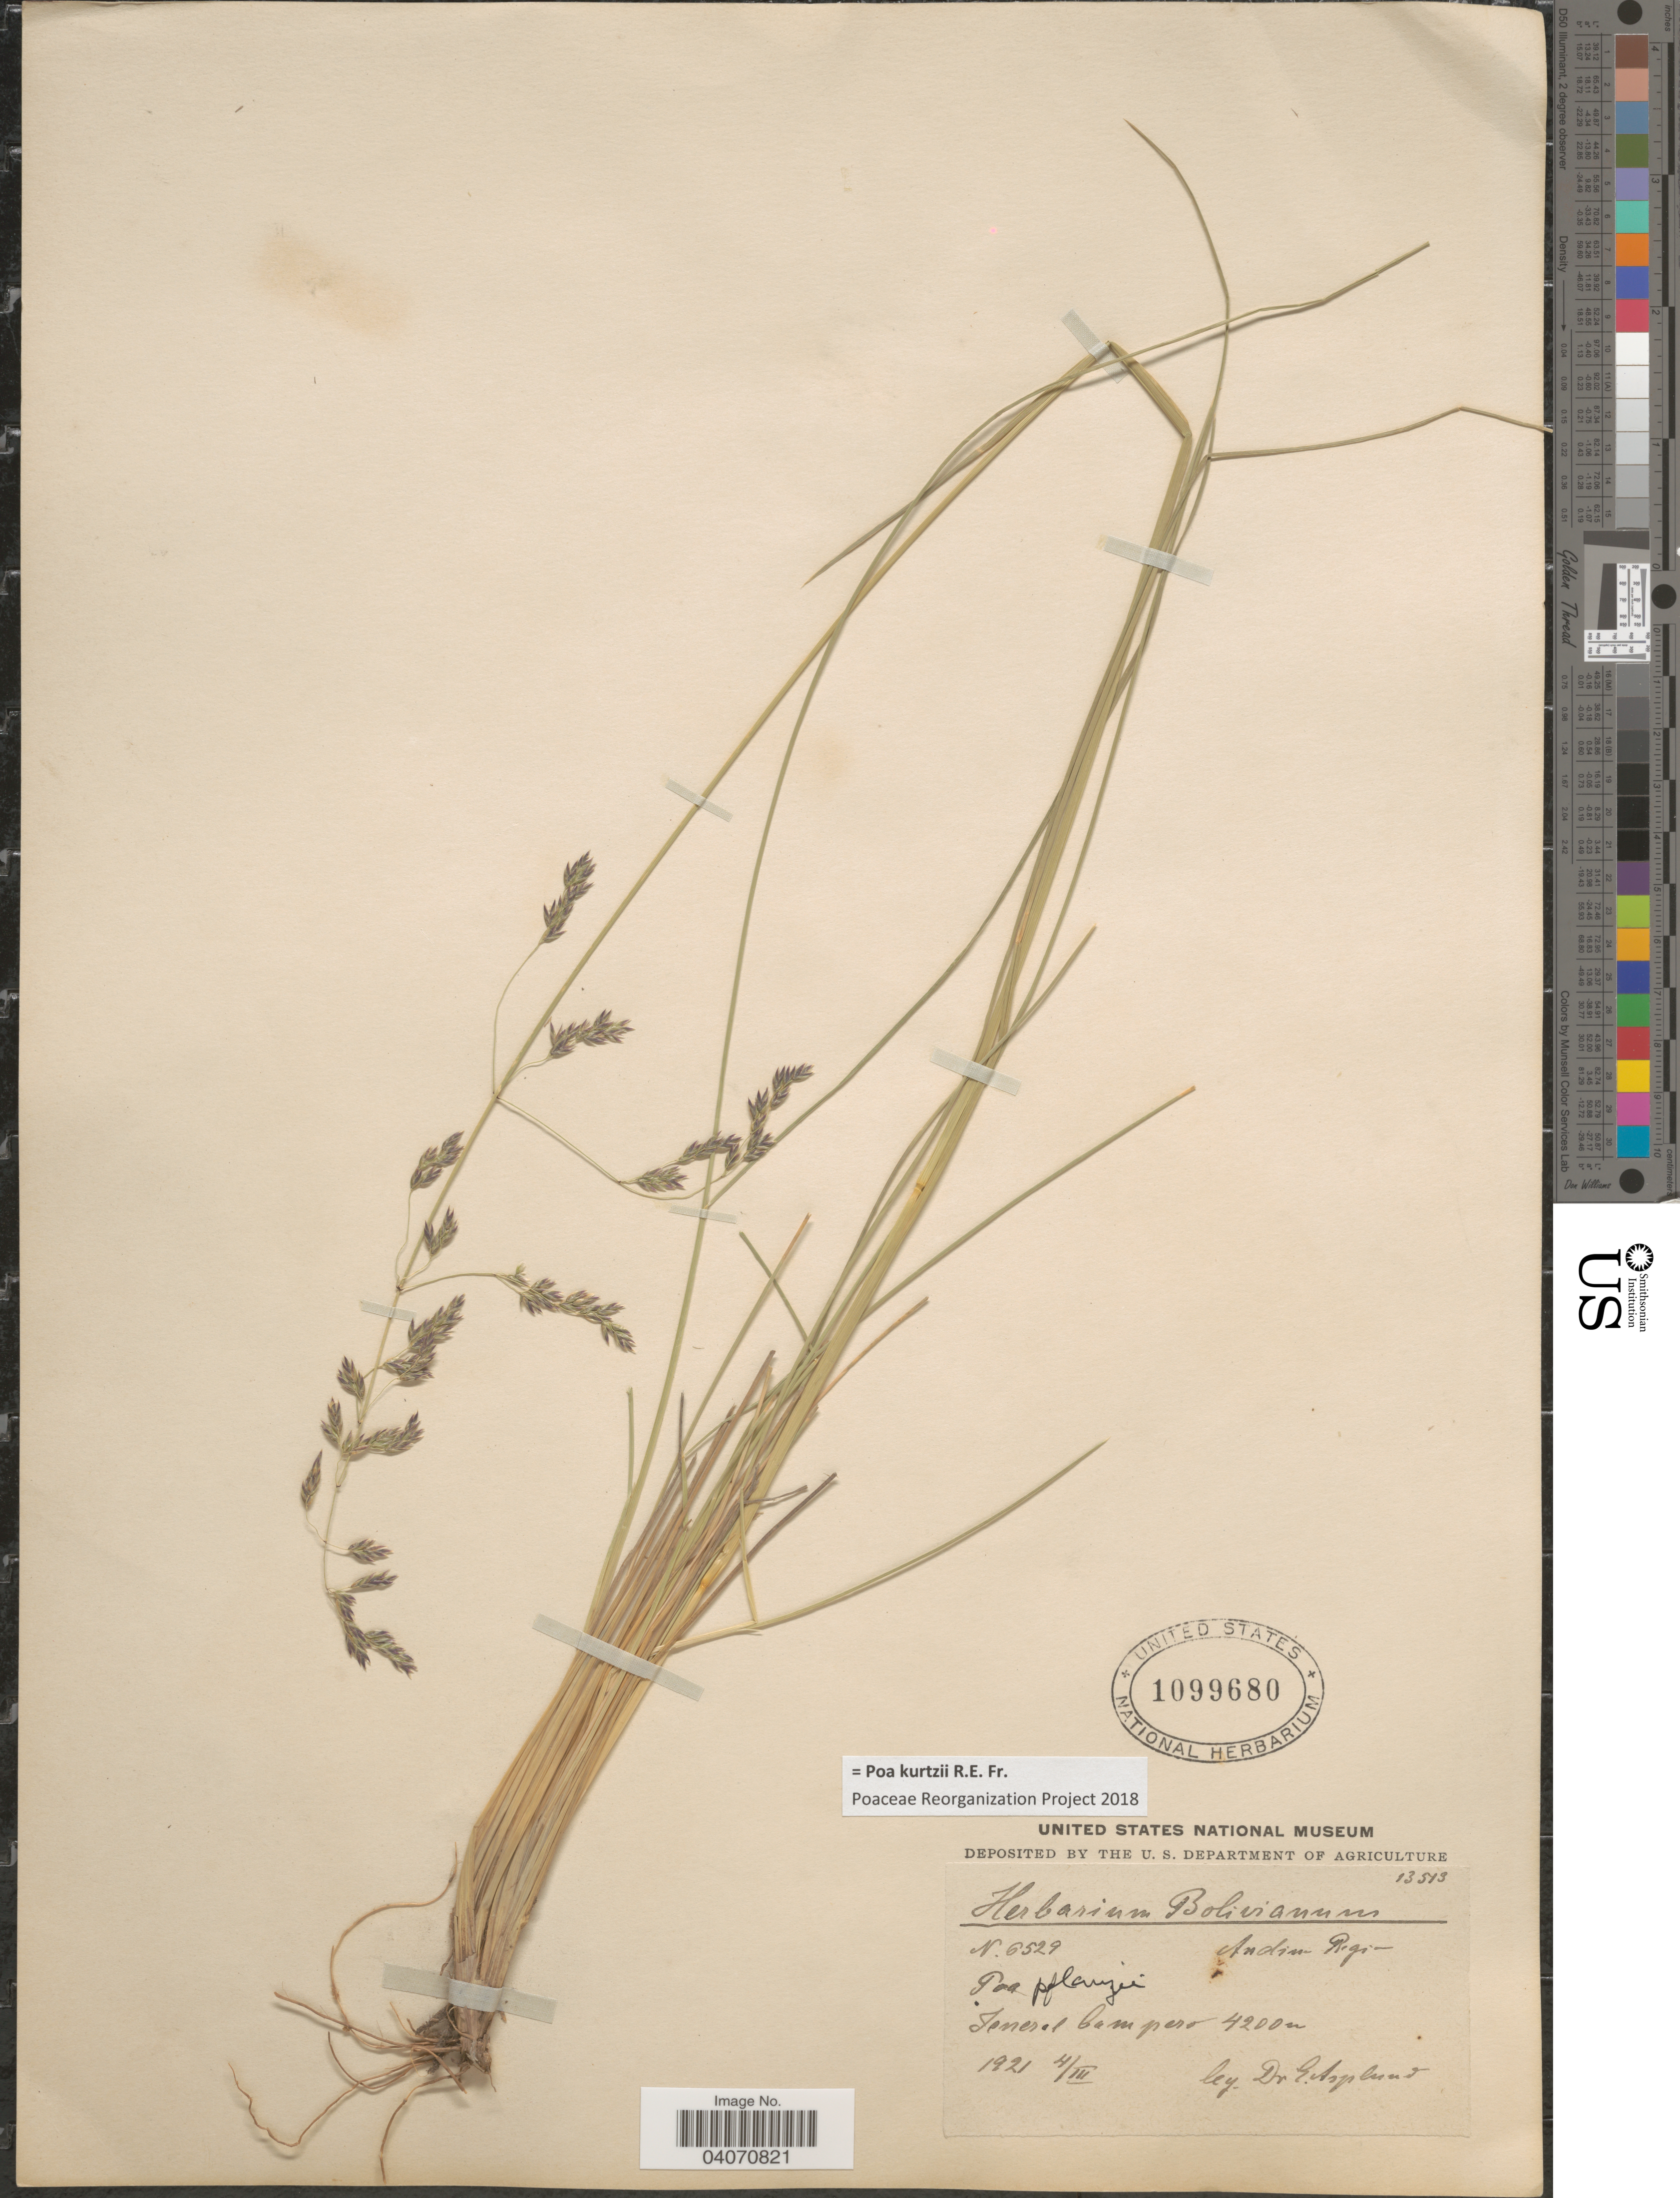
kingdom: Plantae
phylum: Tracheophyta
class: Liliopsida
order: Poales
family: Poaceae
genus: Poa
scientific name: Poa kurtzii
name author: R.E. Fr.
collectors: E. Asplund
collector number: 6529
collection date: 1921-03-04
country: Bolivia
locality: Andina Region. General Campero.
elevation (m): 4200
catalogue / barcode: US 1099680